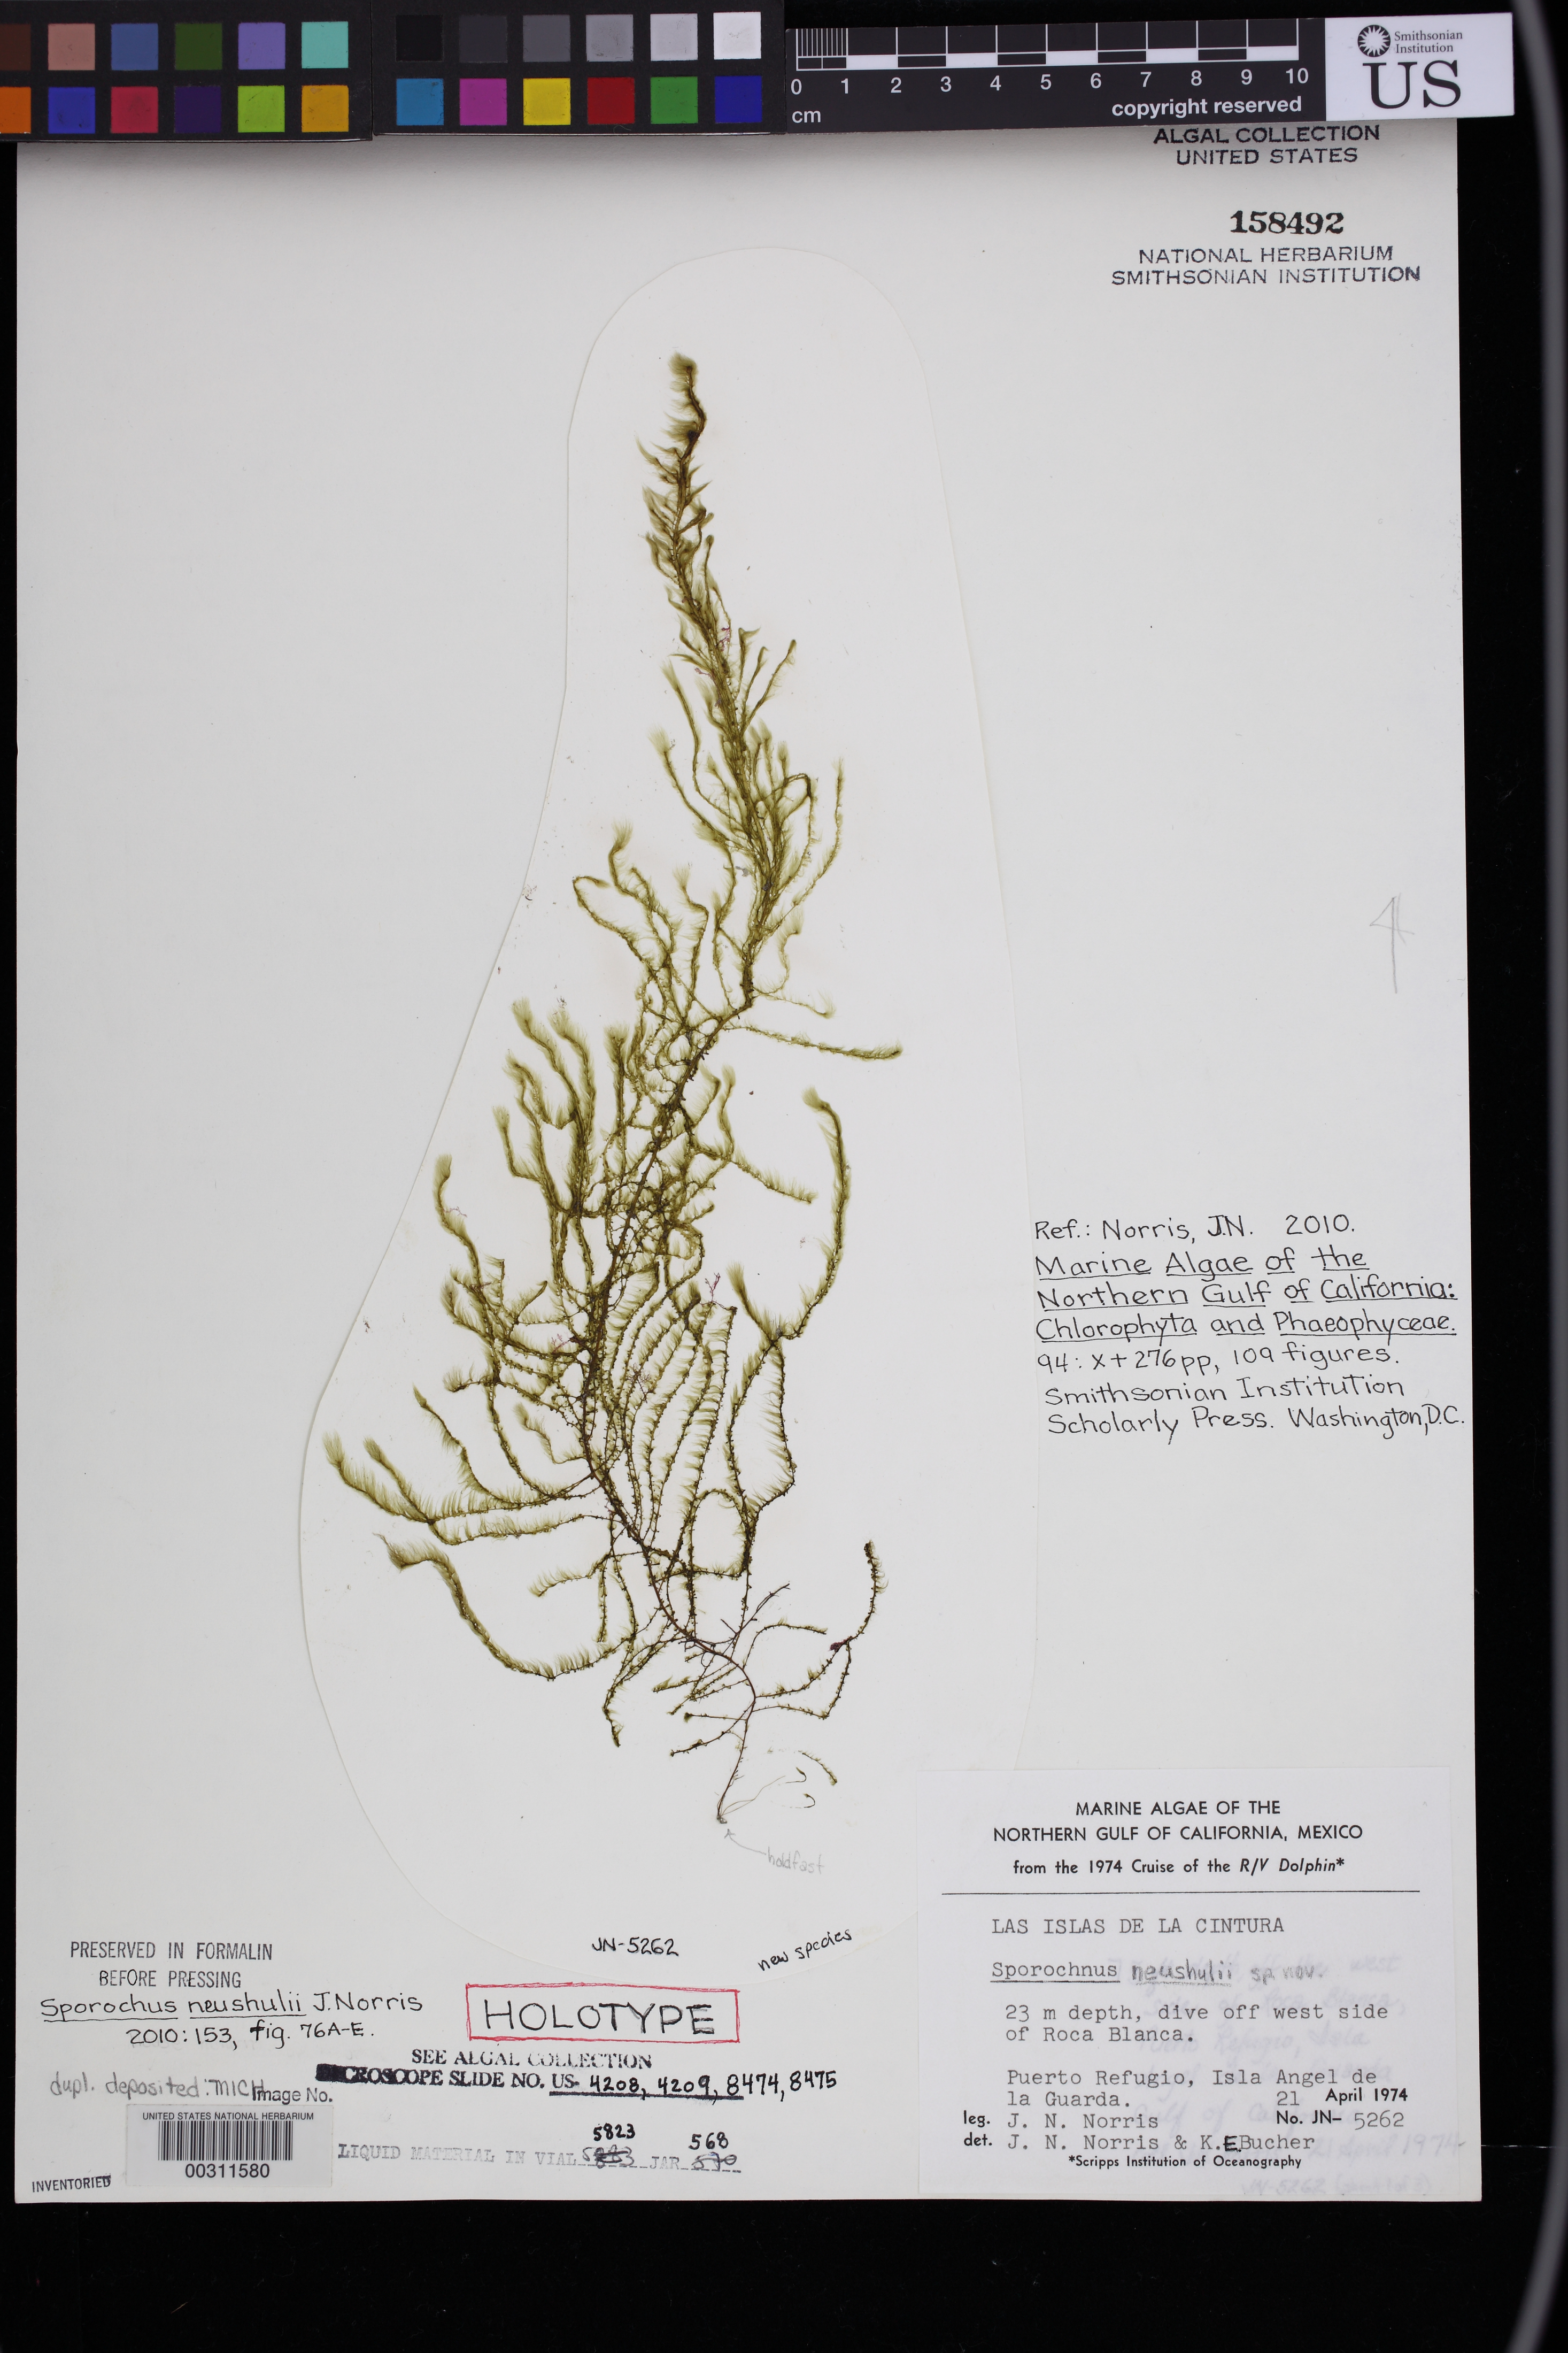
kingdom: Chromista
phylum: Ochrophyta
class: Phaeophyceae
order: Sporochnales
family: Sporochnaceae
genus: Sporochnus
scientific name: Sporochnus neushulii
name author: J.N. Norris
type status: Holotype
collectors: J. N. Norris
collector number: JN-5262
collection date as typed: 21 Apr 1974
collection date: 1974-04-21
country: Mexico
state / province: Baja California Norte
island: Isla Angel de la Guarda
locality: Roca Blanca (off west side), Puerto Refugio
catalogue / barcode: US 158492